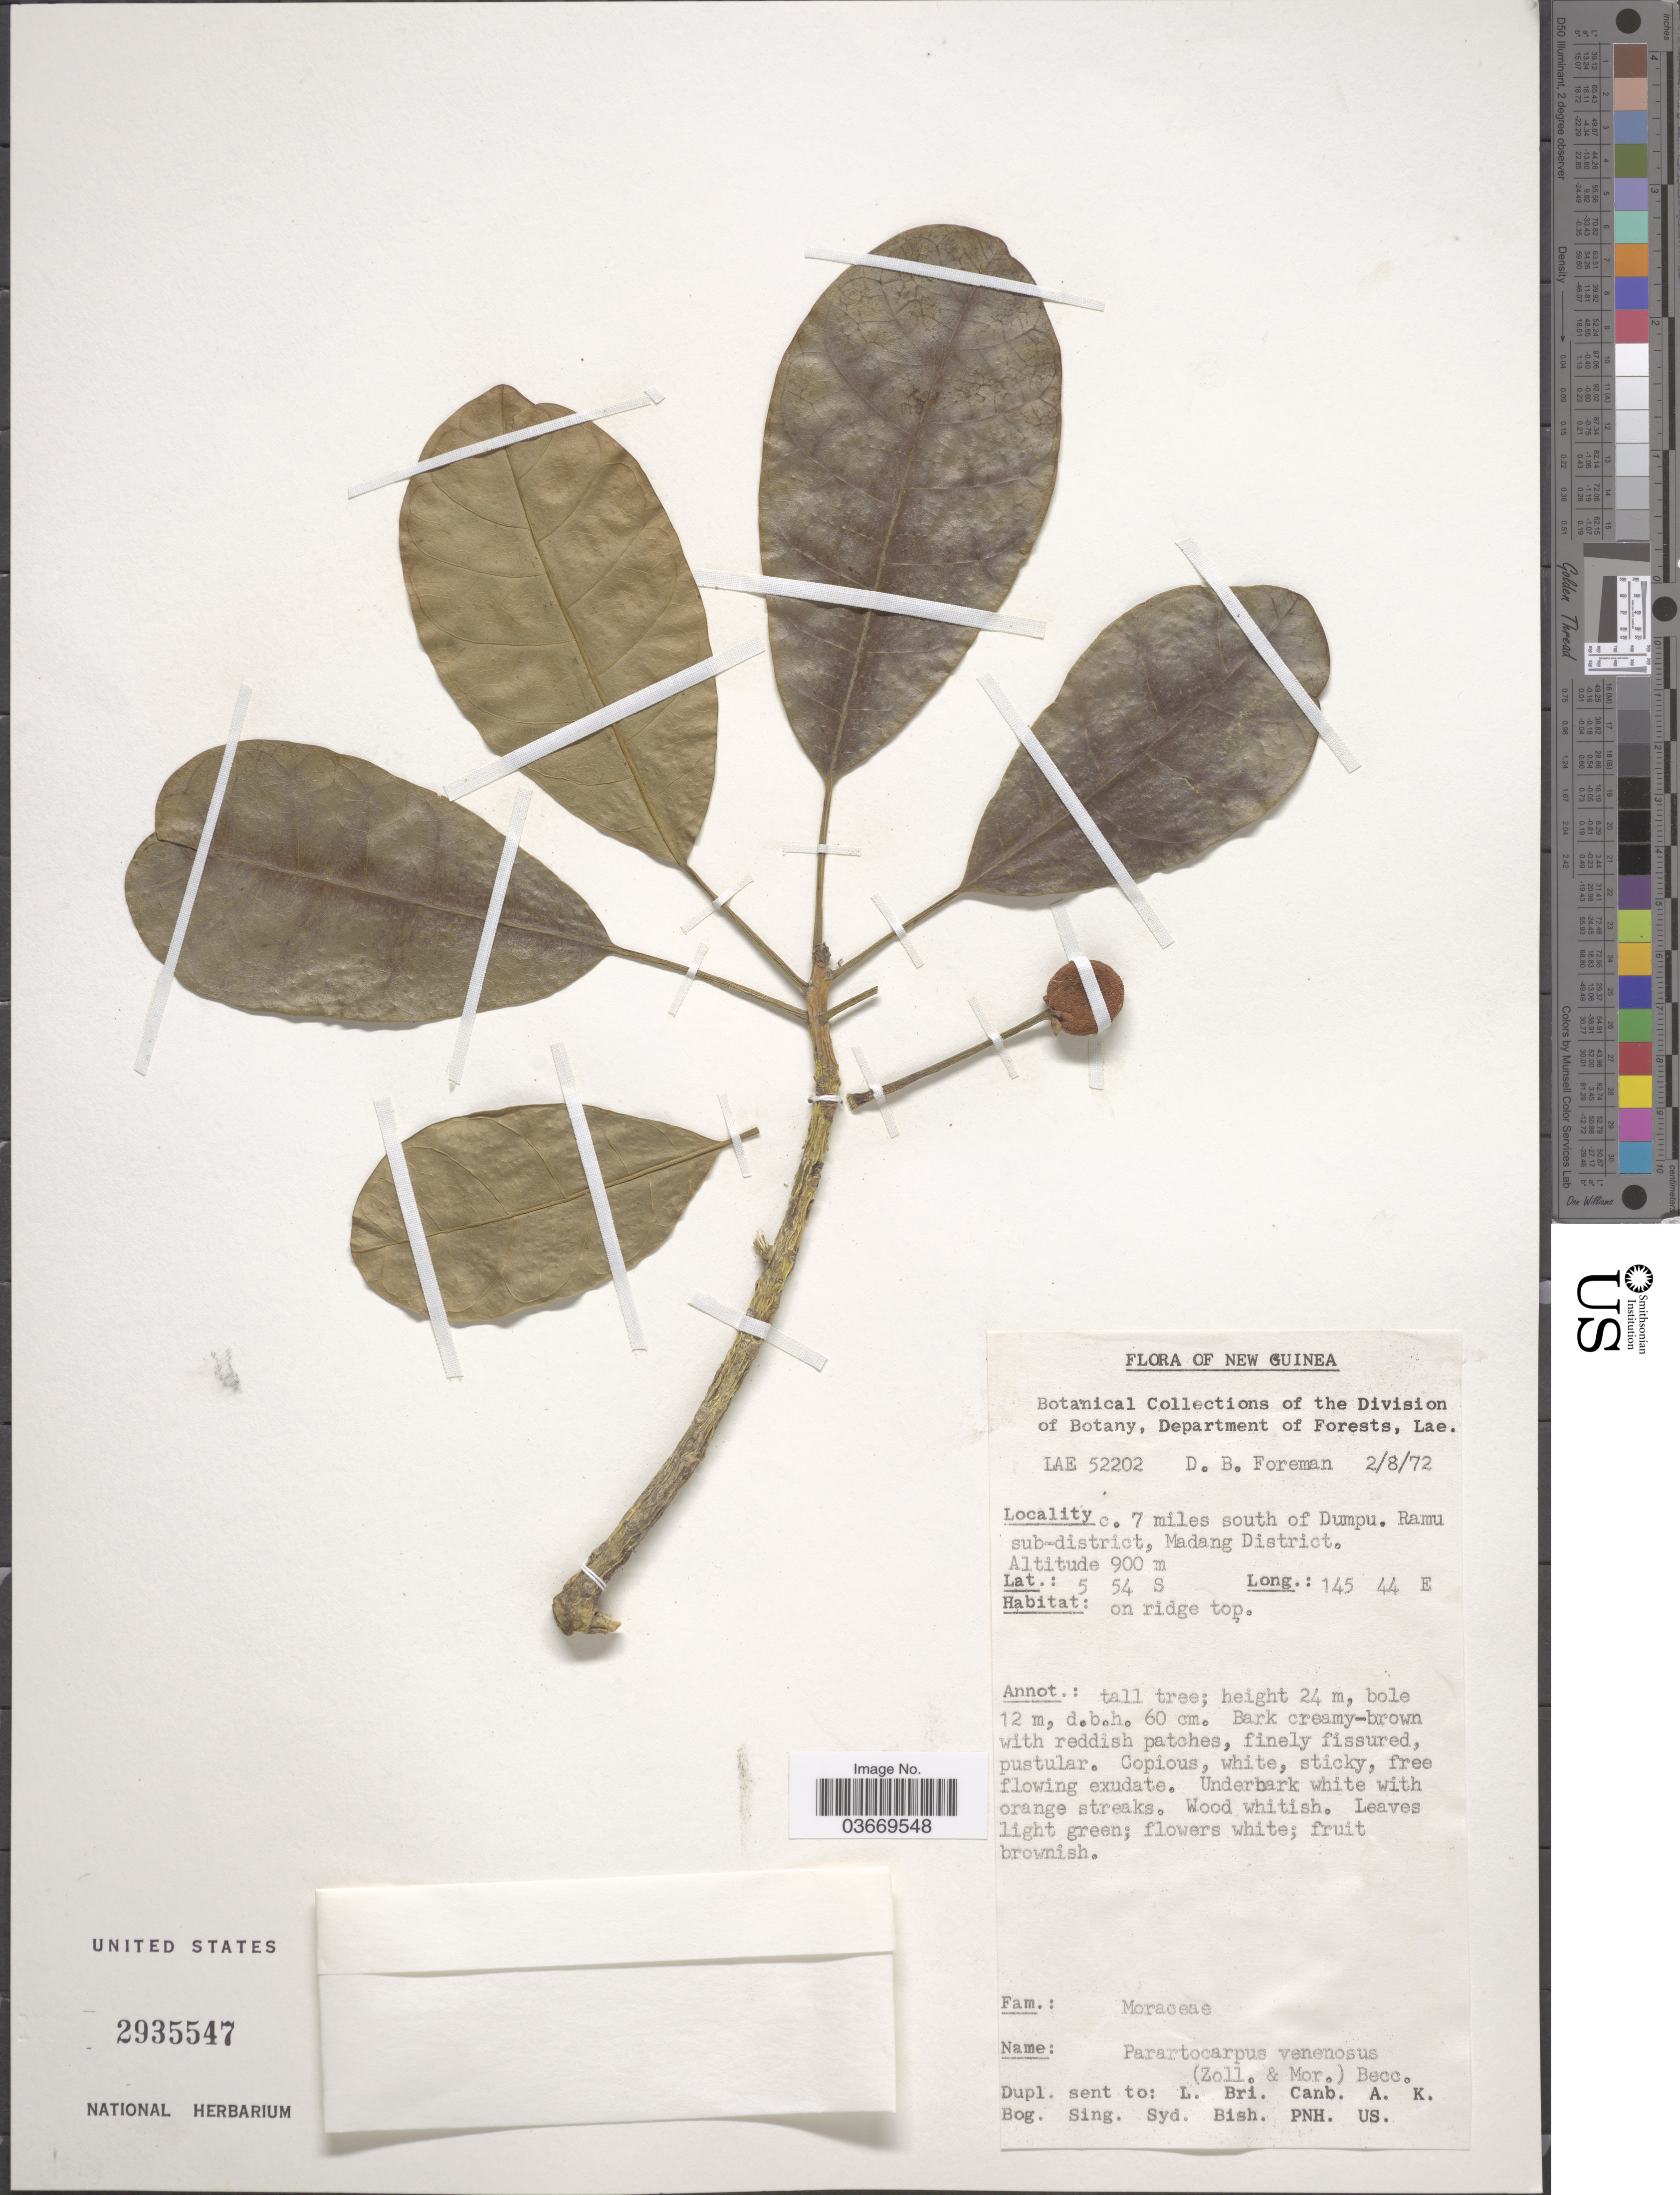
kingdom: Plantae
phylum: Tracheophyta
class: Magnoliopsida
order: Rosales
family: Moraceae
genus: Parartocarpus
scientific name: Parartocarpus venenosus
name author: (Zoll. & Moritzi) Becc.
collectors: D. Foreman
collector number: LAE 52202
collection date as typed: Transcribed d/m/y: 2/8/72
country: Papua New Guinea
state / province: Madang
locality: New Guinea. C. 7 miles south of Dumpu. Ramu sub-district, Madang District.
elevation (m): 900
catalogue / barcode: US 2935547